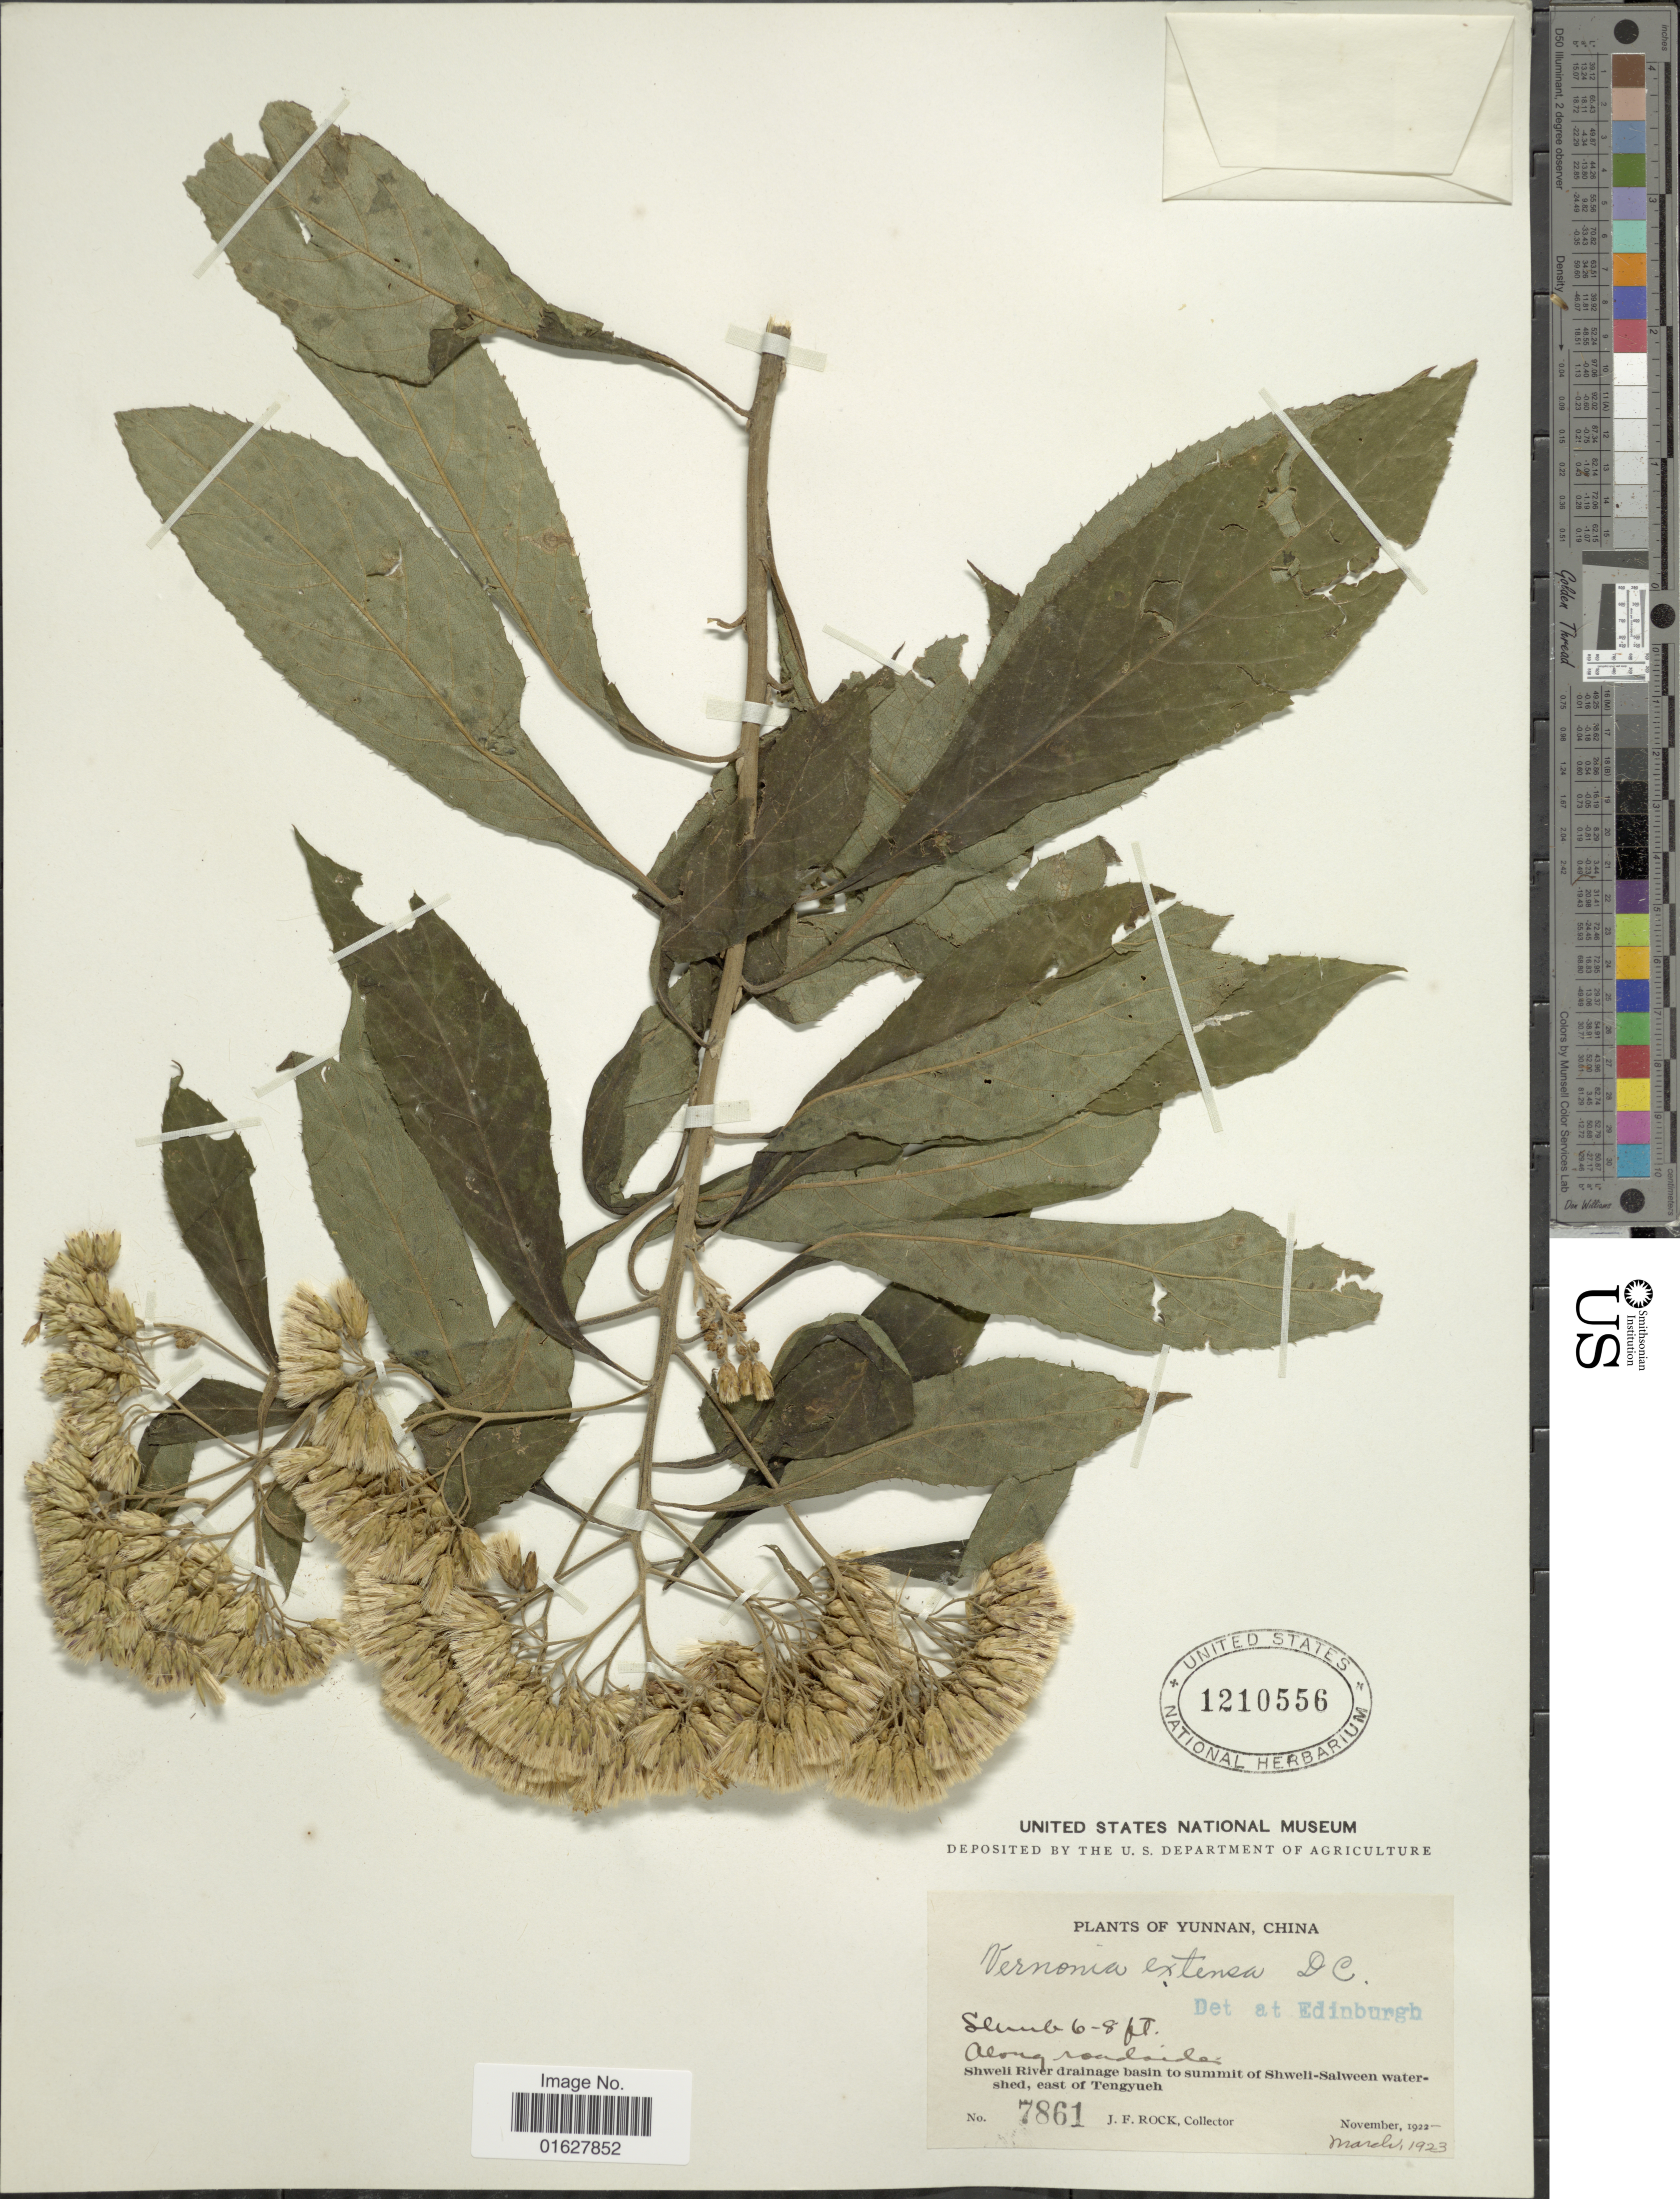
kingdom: Plantae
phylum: Tracheophyta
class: Magnoliopsida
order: Asterales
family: Asteraceae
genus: Vernonia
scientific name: Vernonia extensa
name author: Wall. ex DC.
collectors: J. Rock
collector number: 7861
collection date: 1922-11/1923-03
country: China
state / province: Yunnan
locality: Yunnan, China. along roadside. Shweli River drainage basin to summit of Shweli-Salween watershed, east of Tengyueh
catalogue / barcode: US 120556